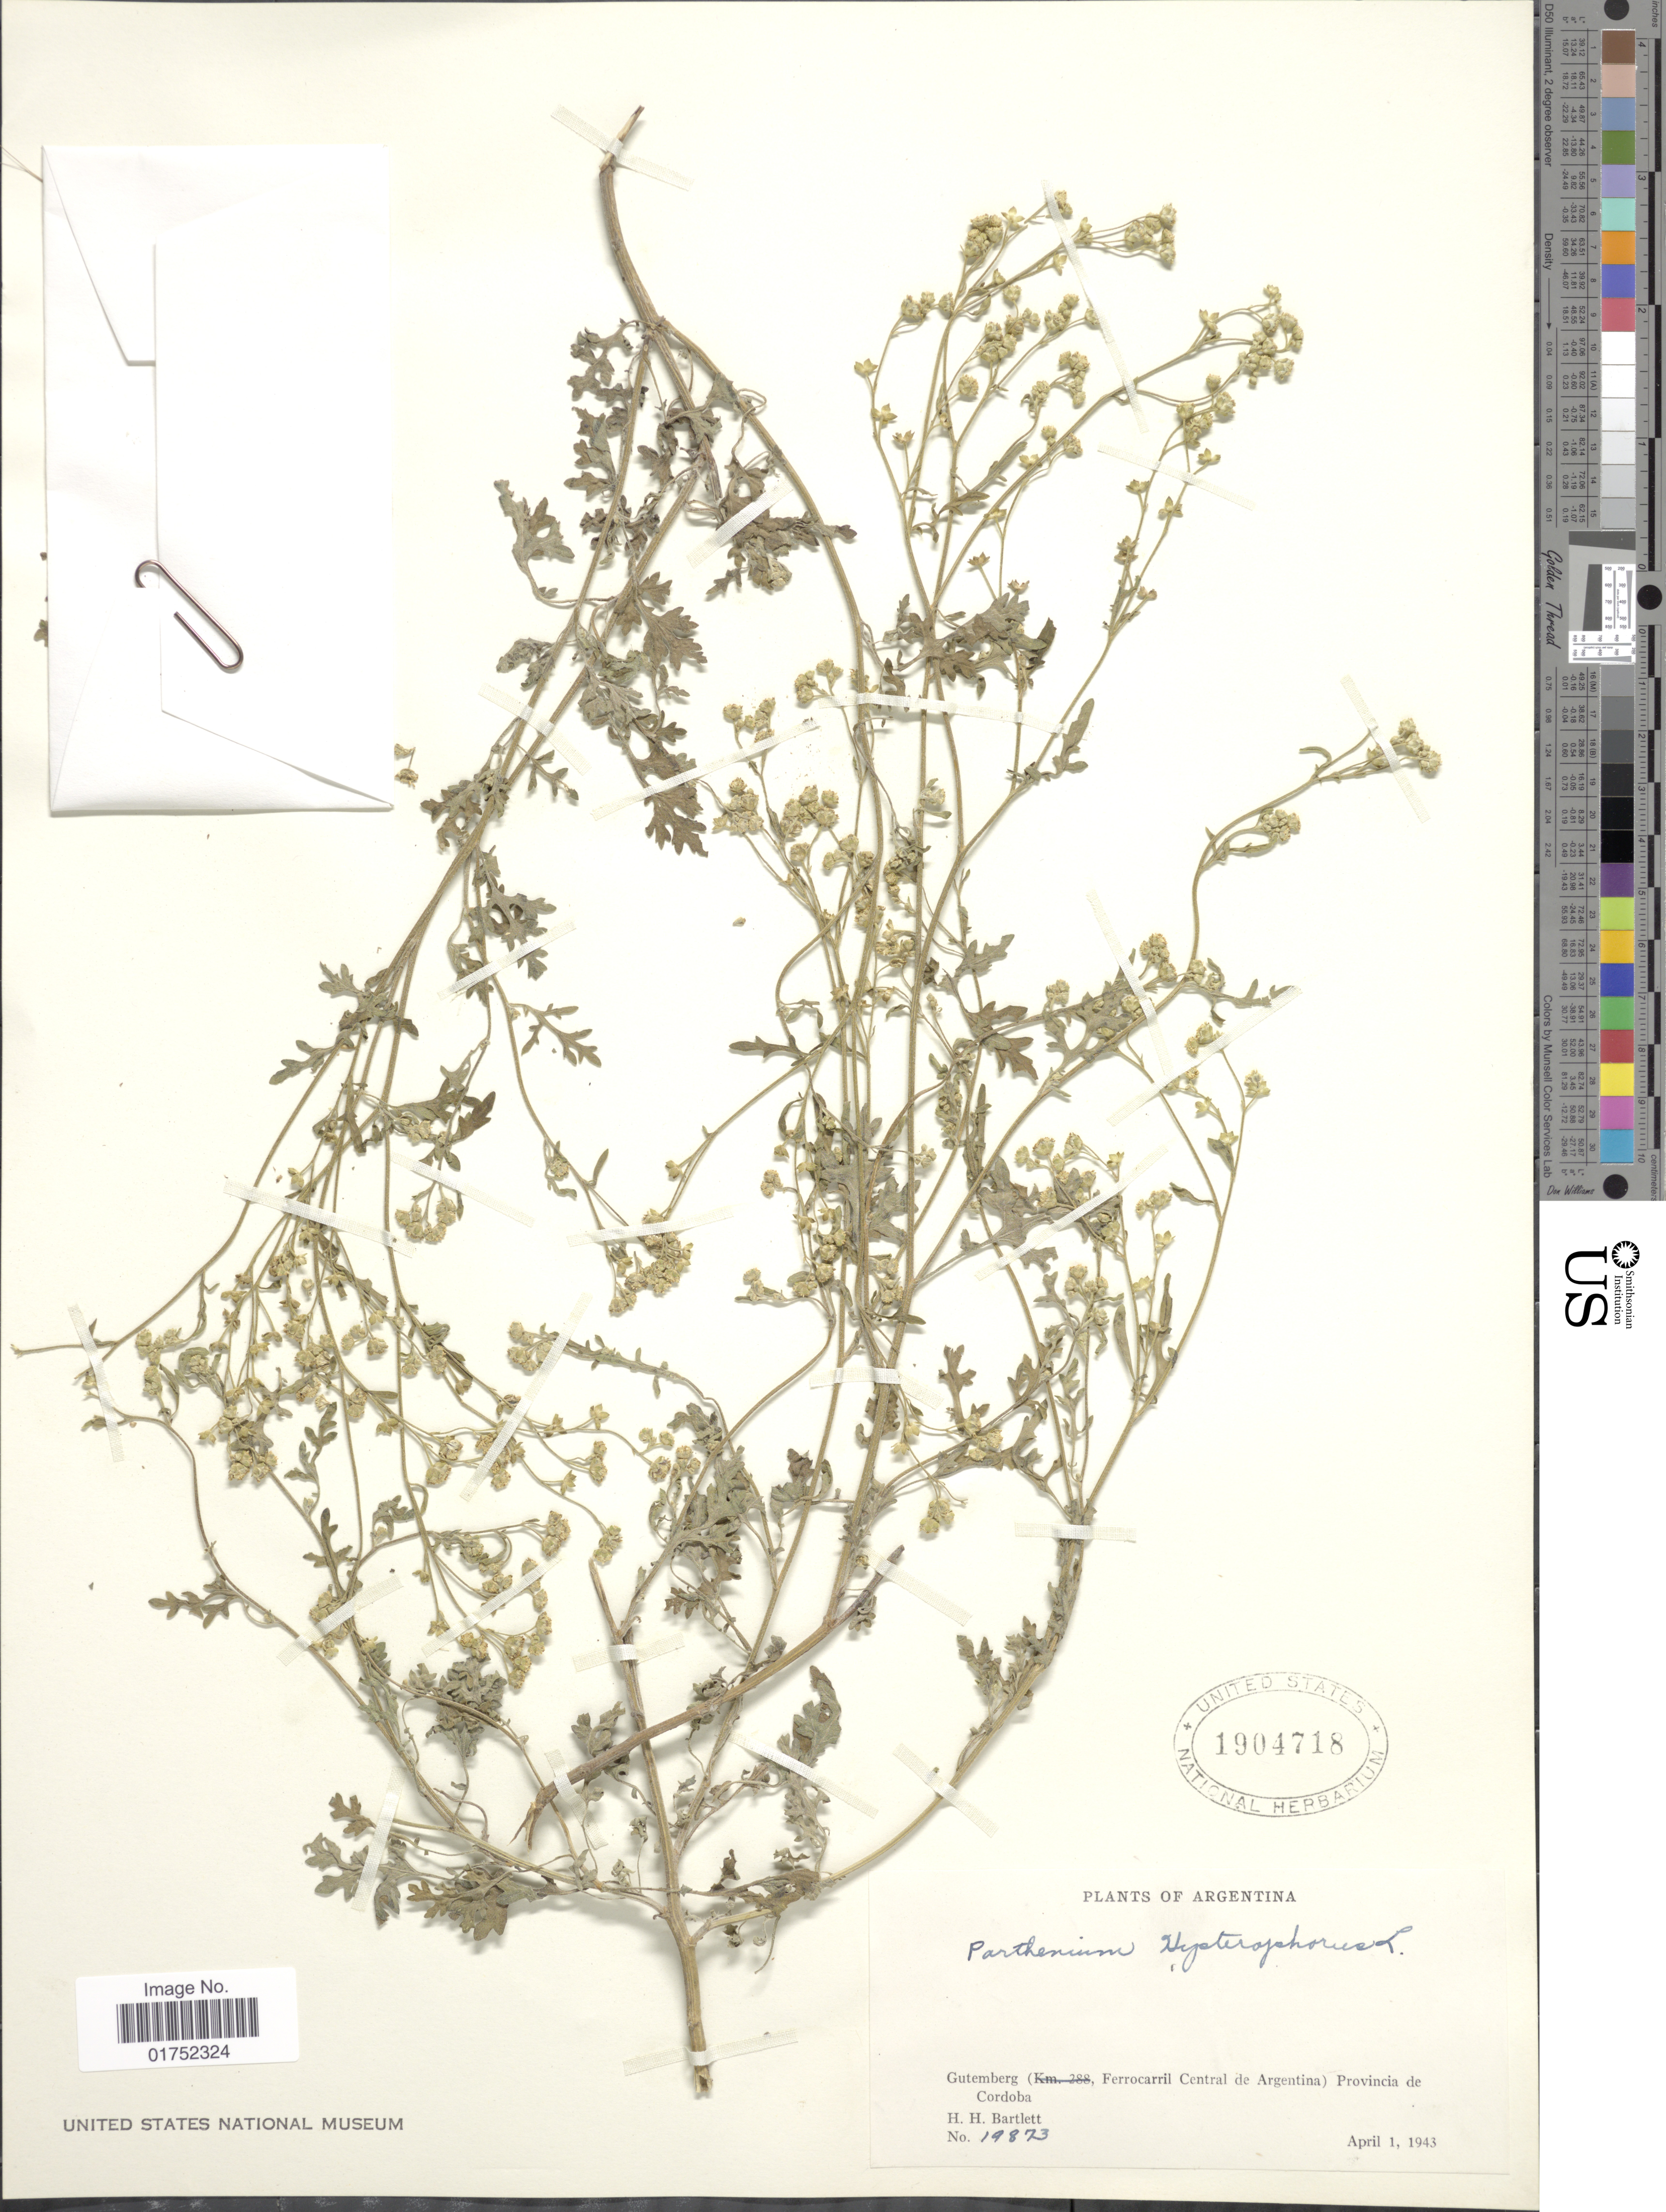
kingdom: Plantae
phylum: Tracheophyta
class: Magnoliopsida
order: Asterales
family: Asteraceae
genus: Parthenium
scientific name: Parthenium hysterophorus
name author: L.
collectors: H. H. Bartlett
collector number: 19873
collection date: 1943-04-01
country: Argentina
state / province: Cordoba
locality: Gutemberg (Ferrocarril Central de Argentina)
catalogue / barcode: US 1904718